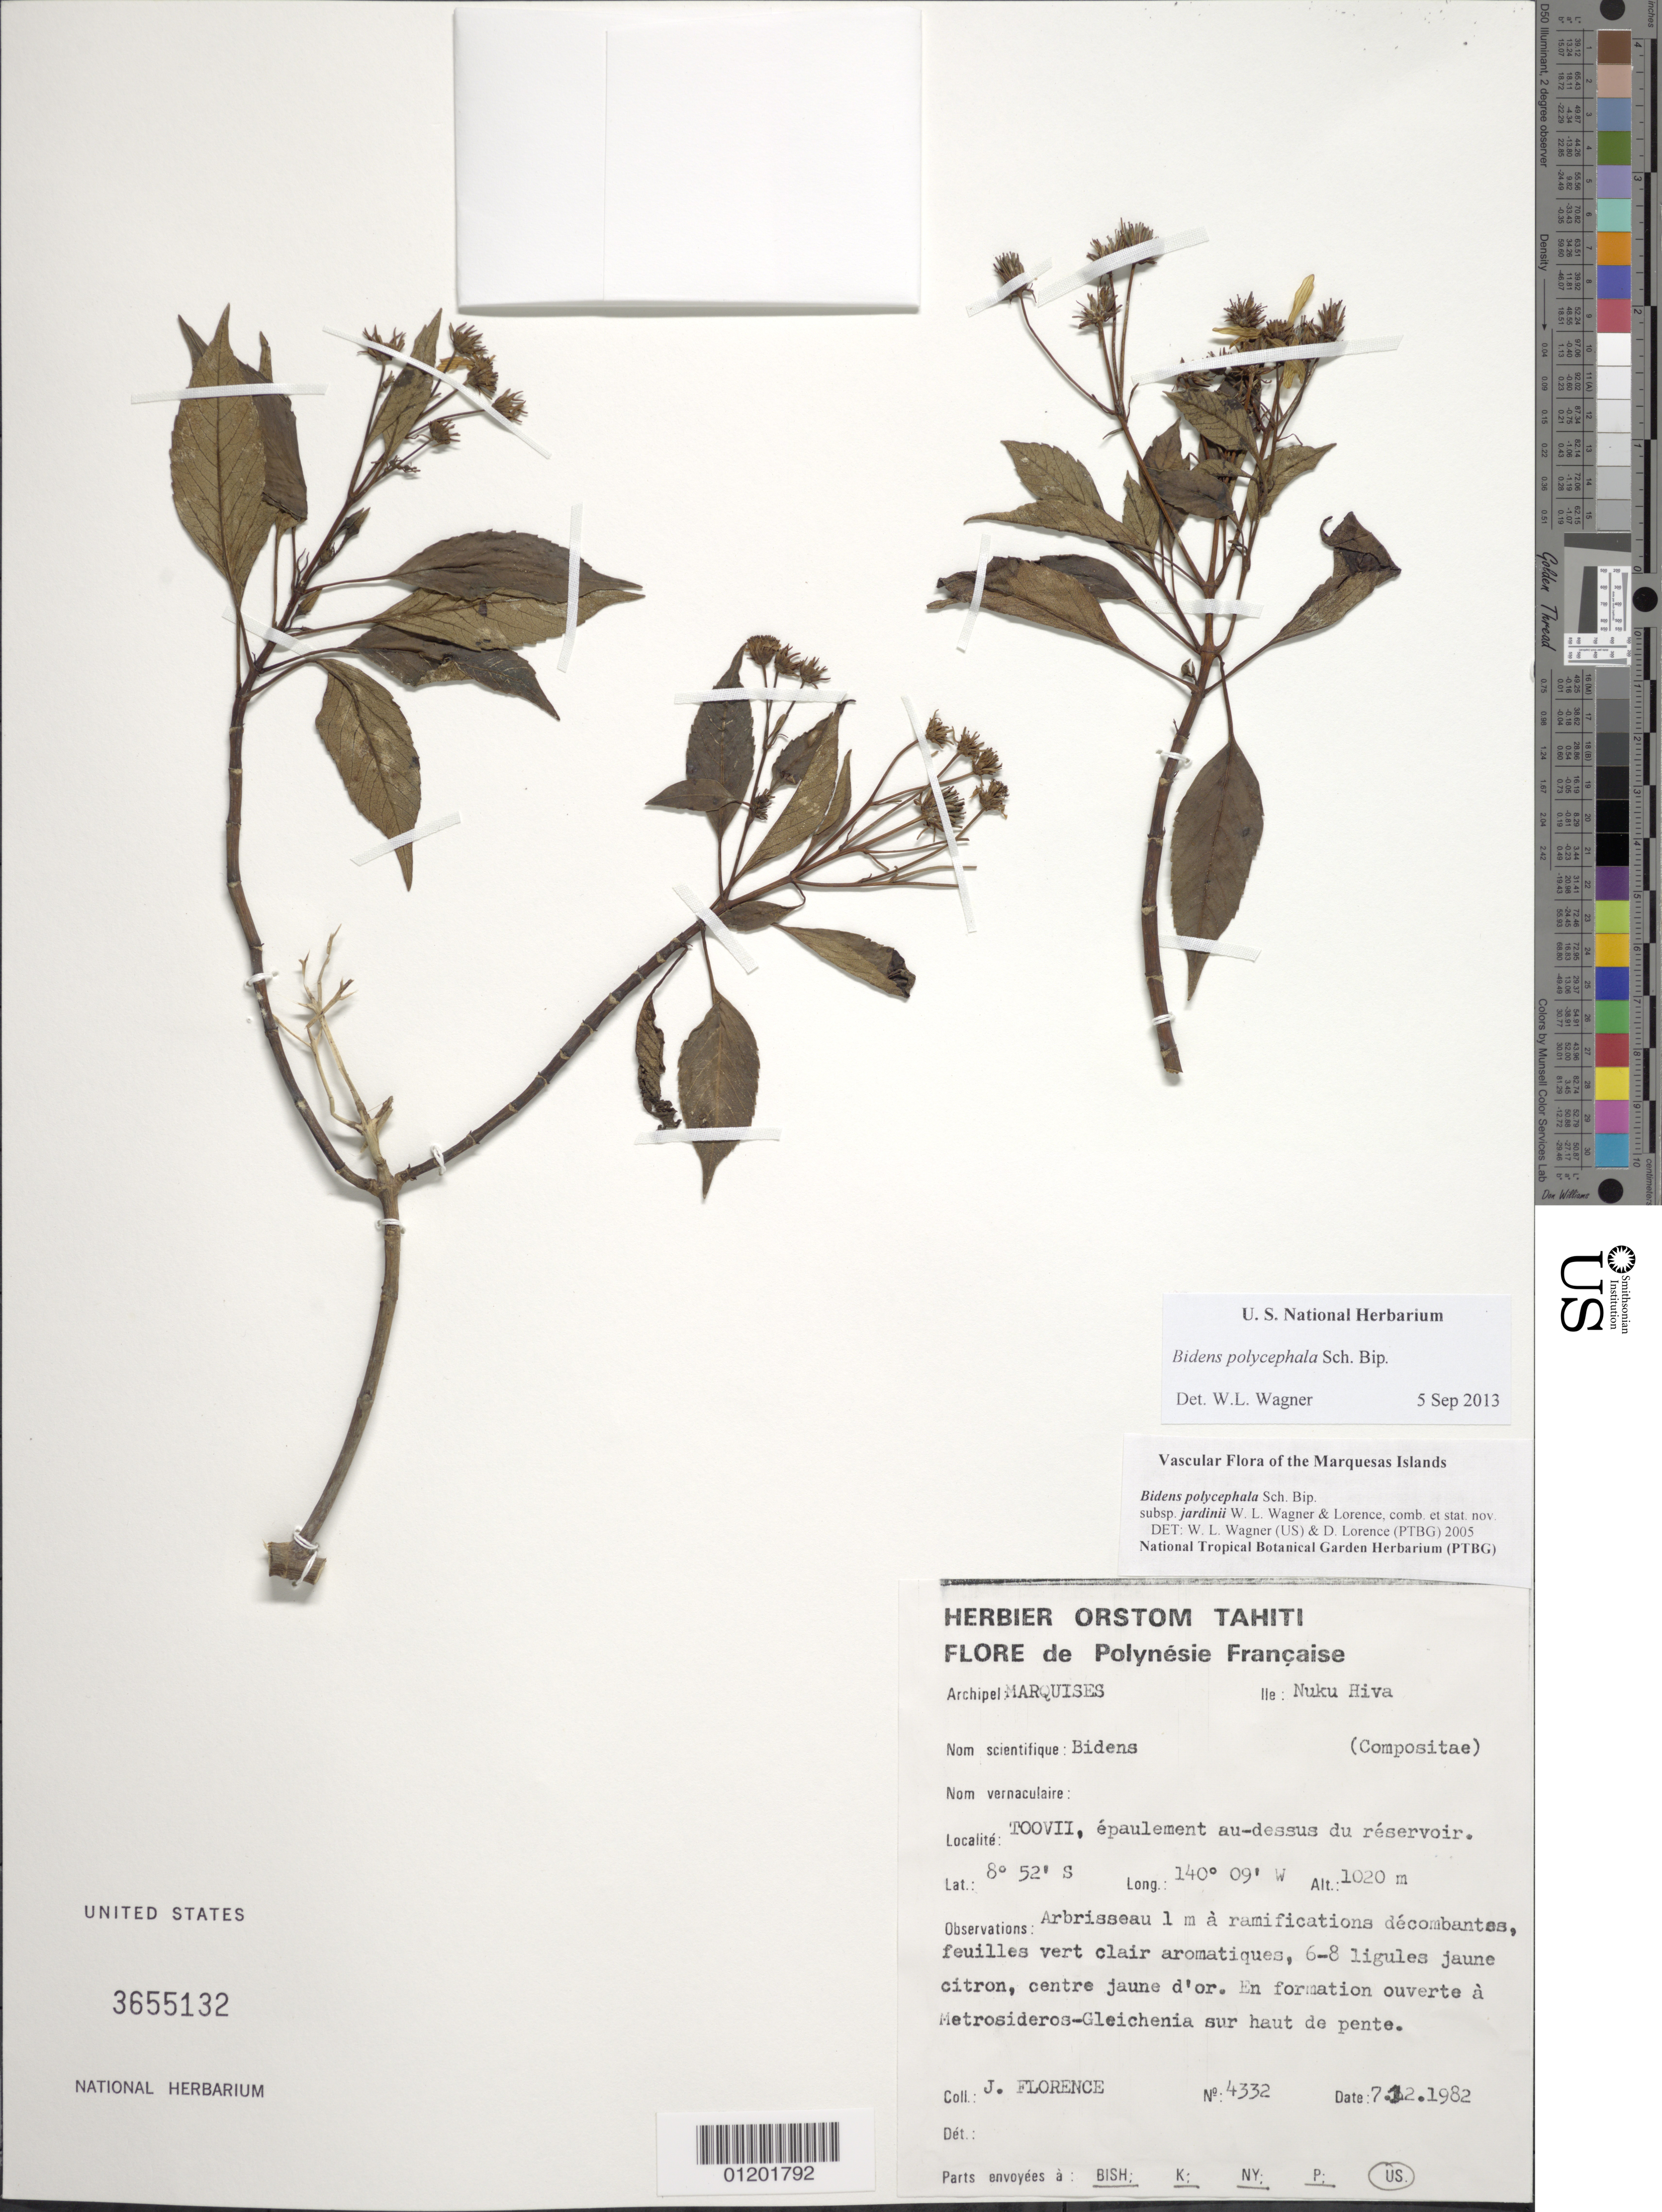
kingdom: Plantae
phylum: Tracheophyta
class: Magnoliopsida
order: Asterales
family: Asteraceae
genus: Bidens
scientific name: Bidens polycephala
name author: Sch. Bip.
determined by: Wagner, W. L., (BOT), Smithsonian Institution - National Museum of Natural History (UNITED STATES)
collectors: J. Florence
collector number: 4332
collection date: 1982-12-07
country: French Polynesia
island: Nuku Hiva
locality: Toovii, épaulement au-dessus du réservoir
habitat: En formation ouverte à Metrosideros-Gleichenia sur haut de pente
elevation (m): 1020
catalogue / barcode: US 3655132